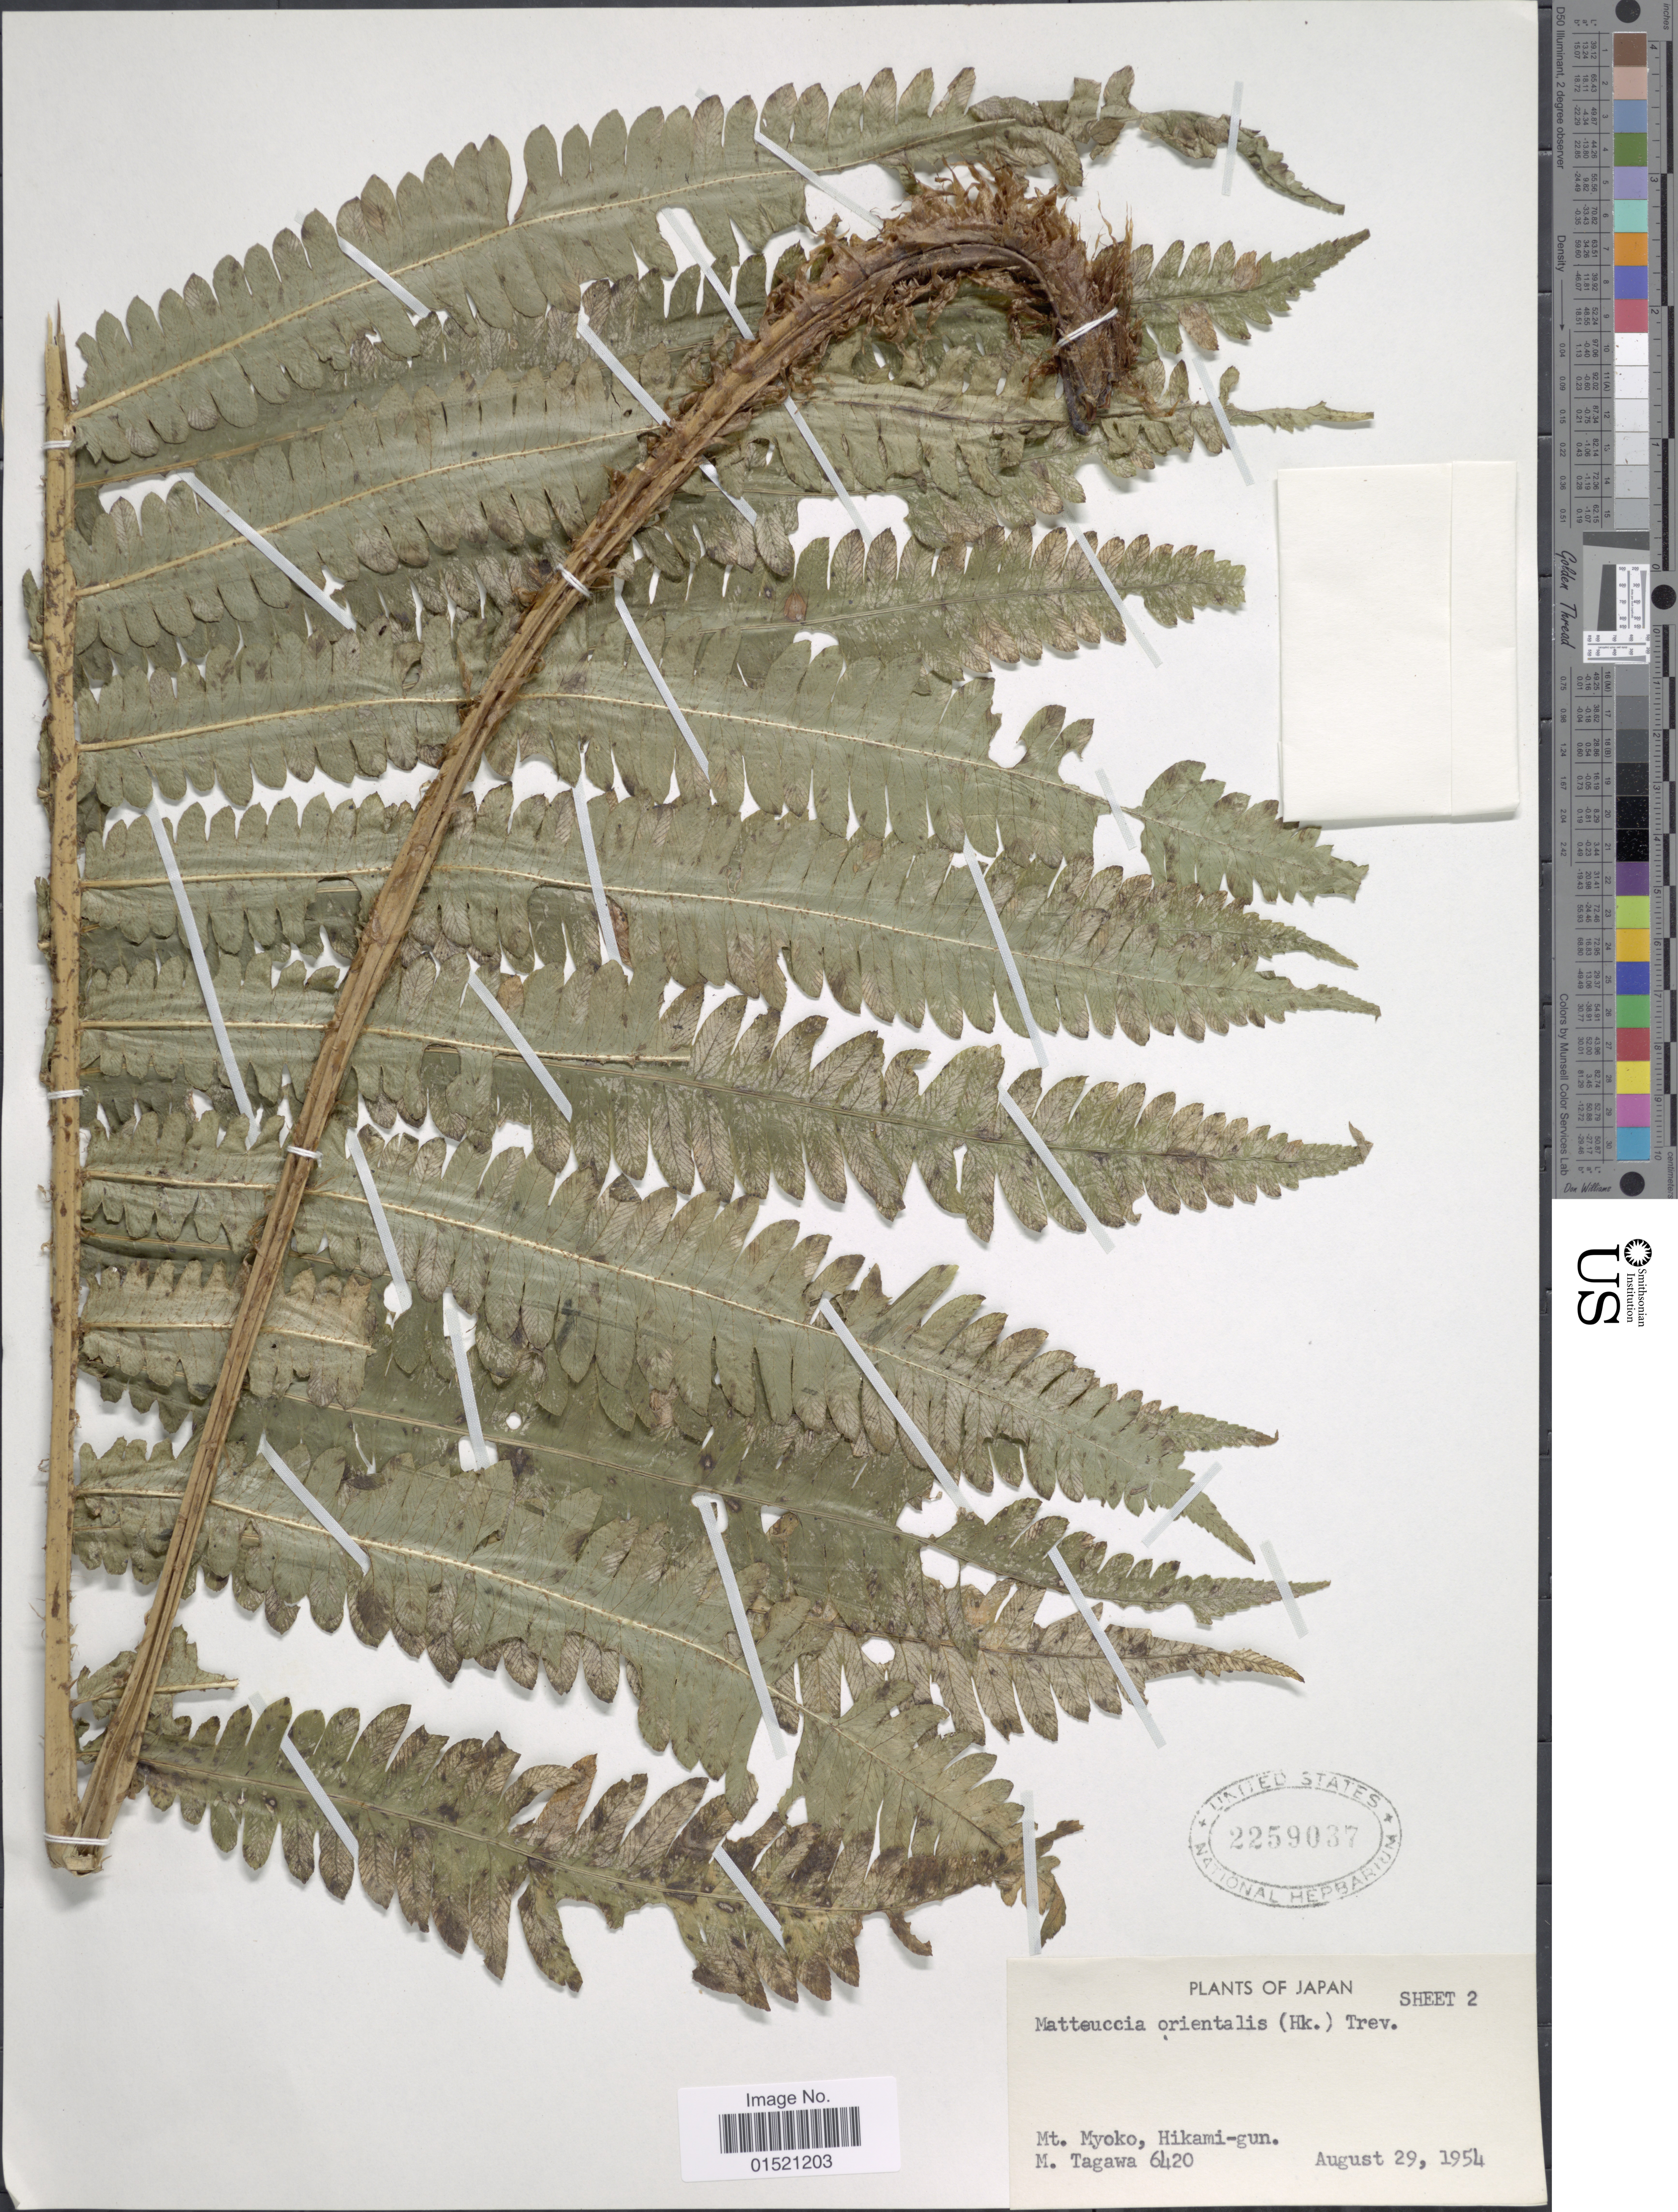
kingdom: Plantae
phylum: Tracheophyta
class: Polypodiopsida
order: Polypodiales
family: Onocleaceae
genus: Pentarhizidium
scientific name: Pentarhizidium orientale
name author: (Hook.) Hayata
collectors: M. Tagawa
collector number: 6420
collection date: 1954-08-29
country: Japan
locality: Mt Myoko, Hikami-gun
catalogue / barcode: US 2259037